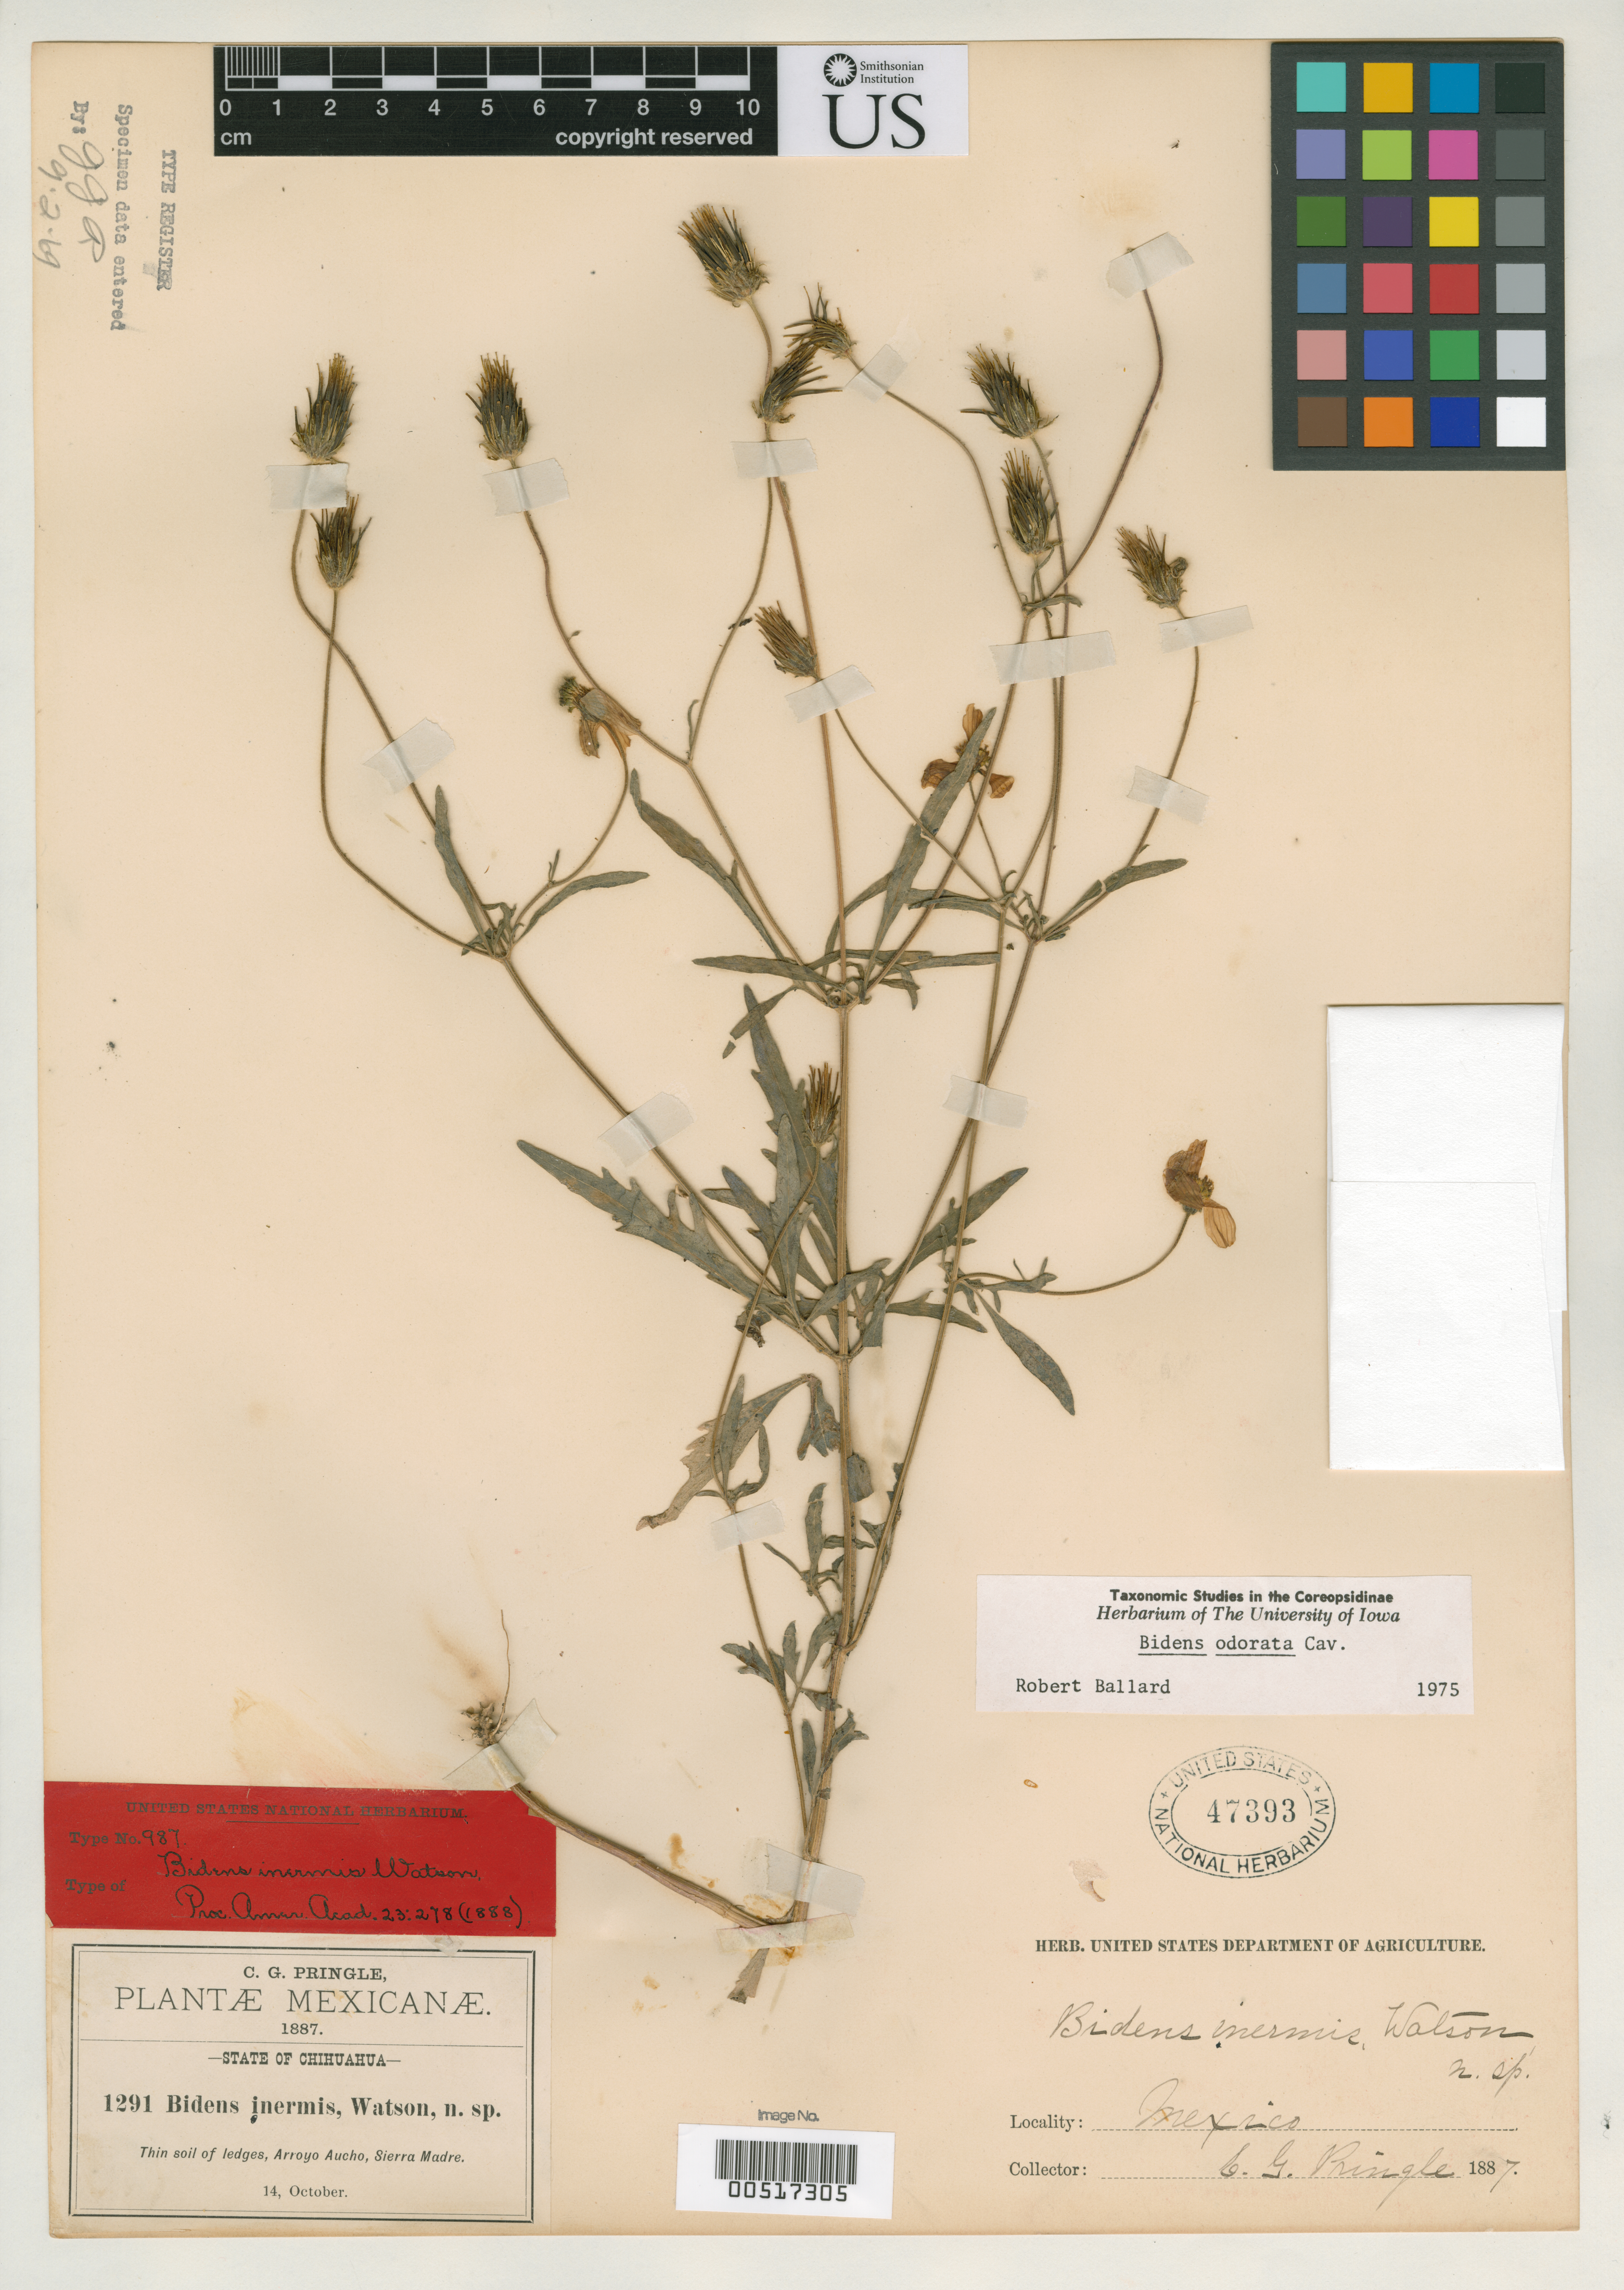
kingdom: Plantae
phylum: Tracheophyta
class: Magnoliopsida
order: Asterales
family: Asteraceae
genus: Bidens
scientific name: Bidens inermis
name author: S. Watson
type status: Isotype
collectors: C. G. Pringle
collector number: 1291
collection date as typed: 14 Oct 1887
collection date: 1887-10-14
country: Mexico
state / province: Chihuahua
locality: Arroyo Aucho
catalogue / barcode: US 47393